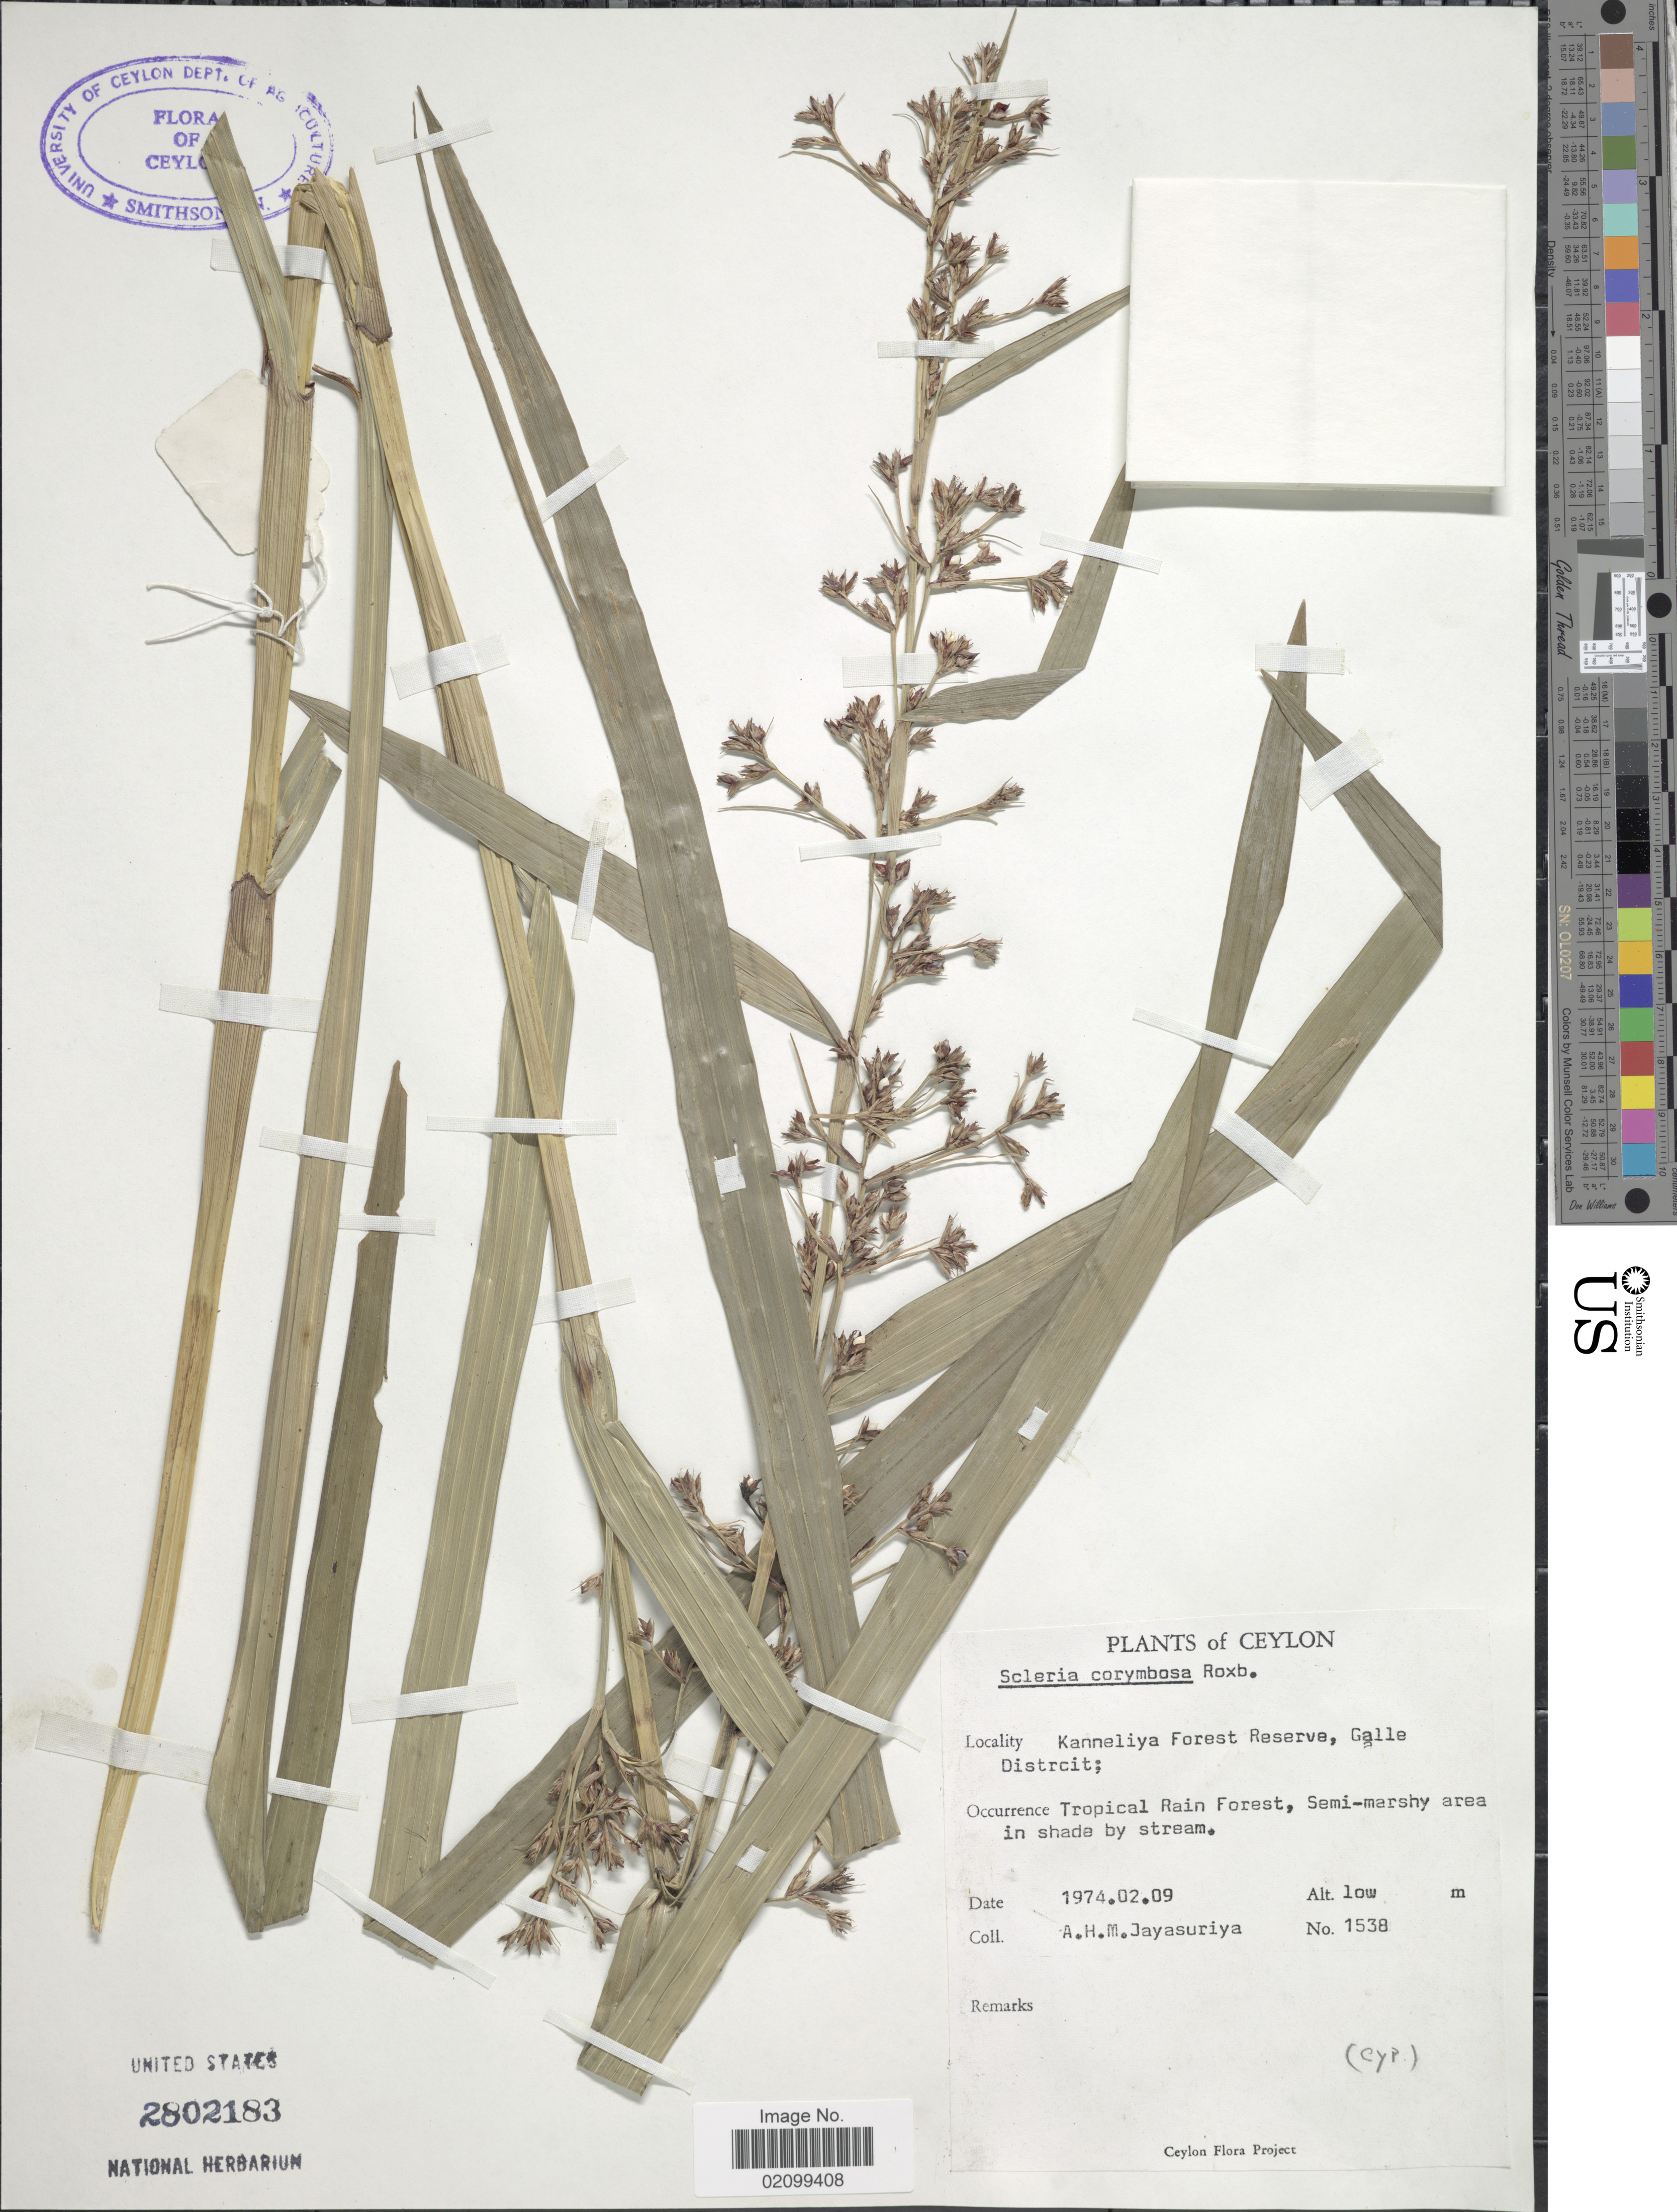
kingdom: Plantae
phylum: Tracheophyta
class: Liliopsida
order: Poales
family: Cyperaceae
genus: Scleria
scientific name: Scleria corymbosa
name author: Roxb.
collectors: A. Jayasuriya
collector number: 1538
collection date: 1974-02-09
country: Sri Lanka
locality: Ceylon. Kanneliya Forest Reserve, Galle District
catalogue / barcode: US 2802183